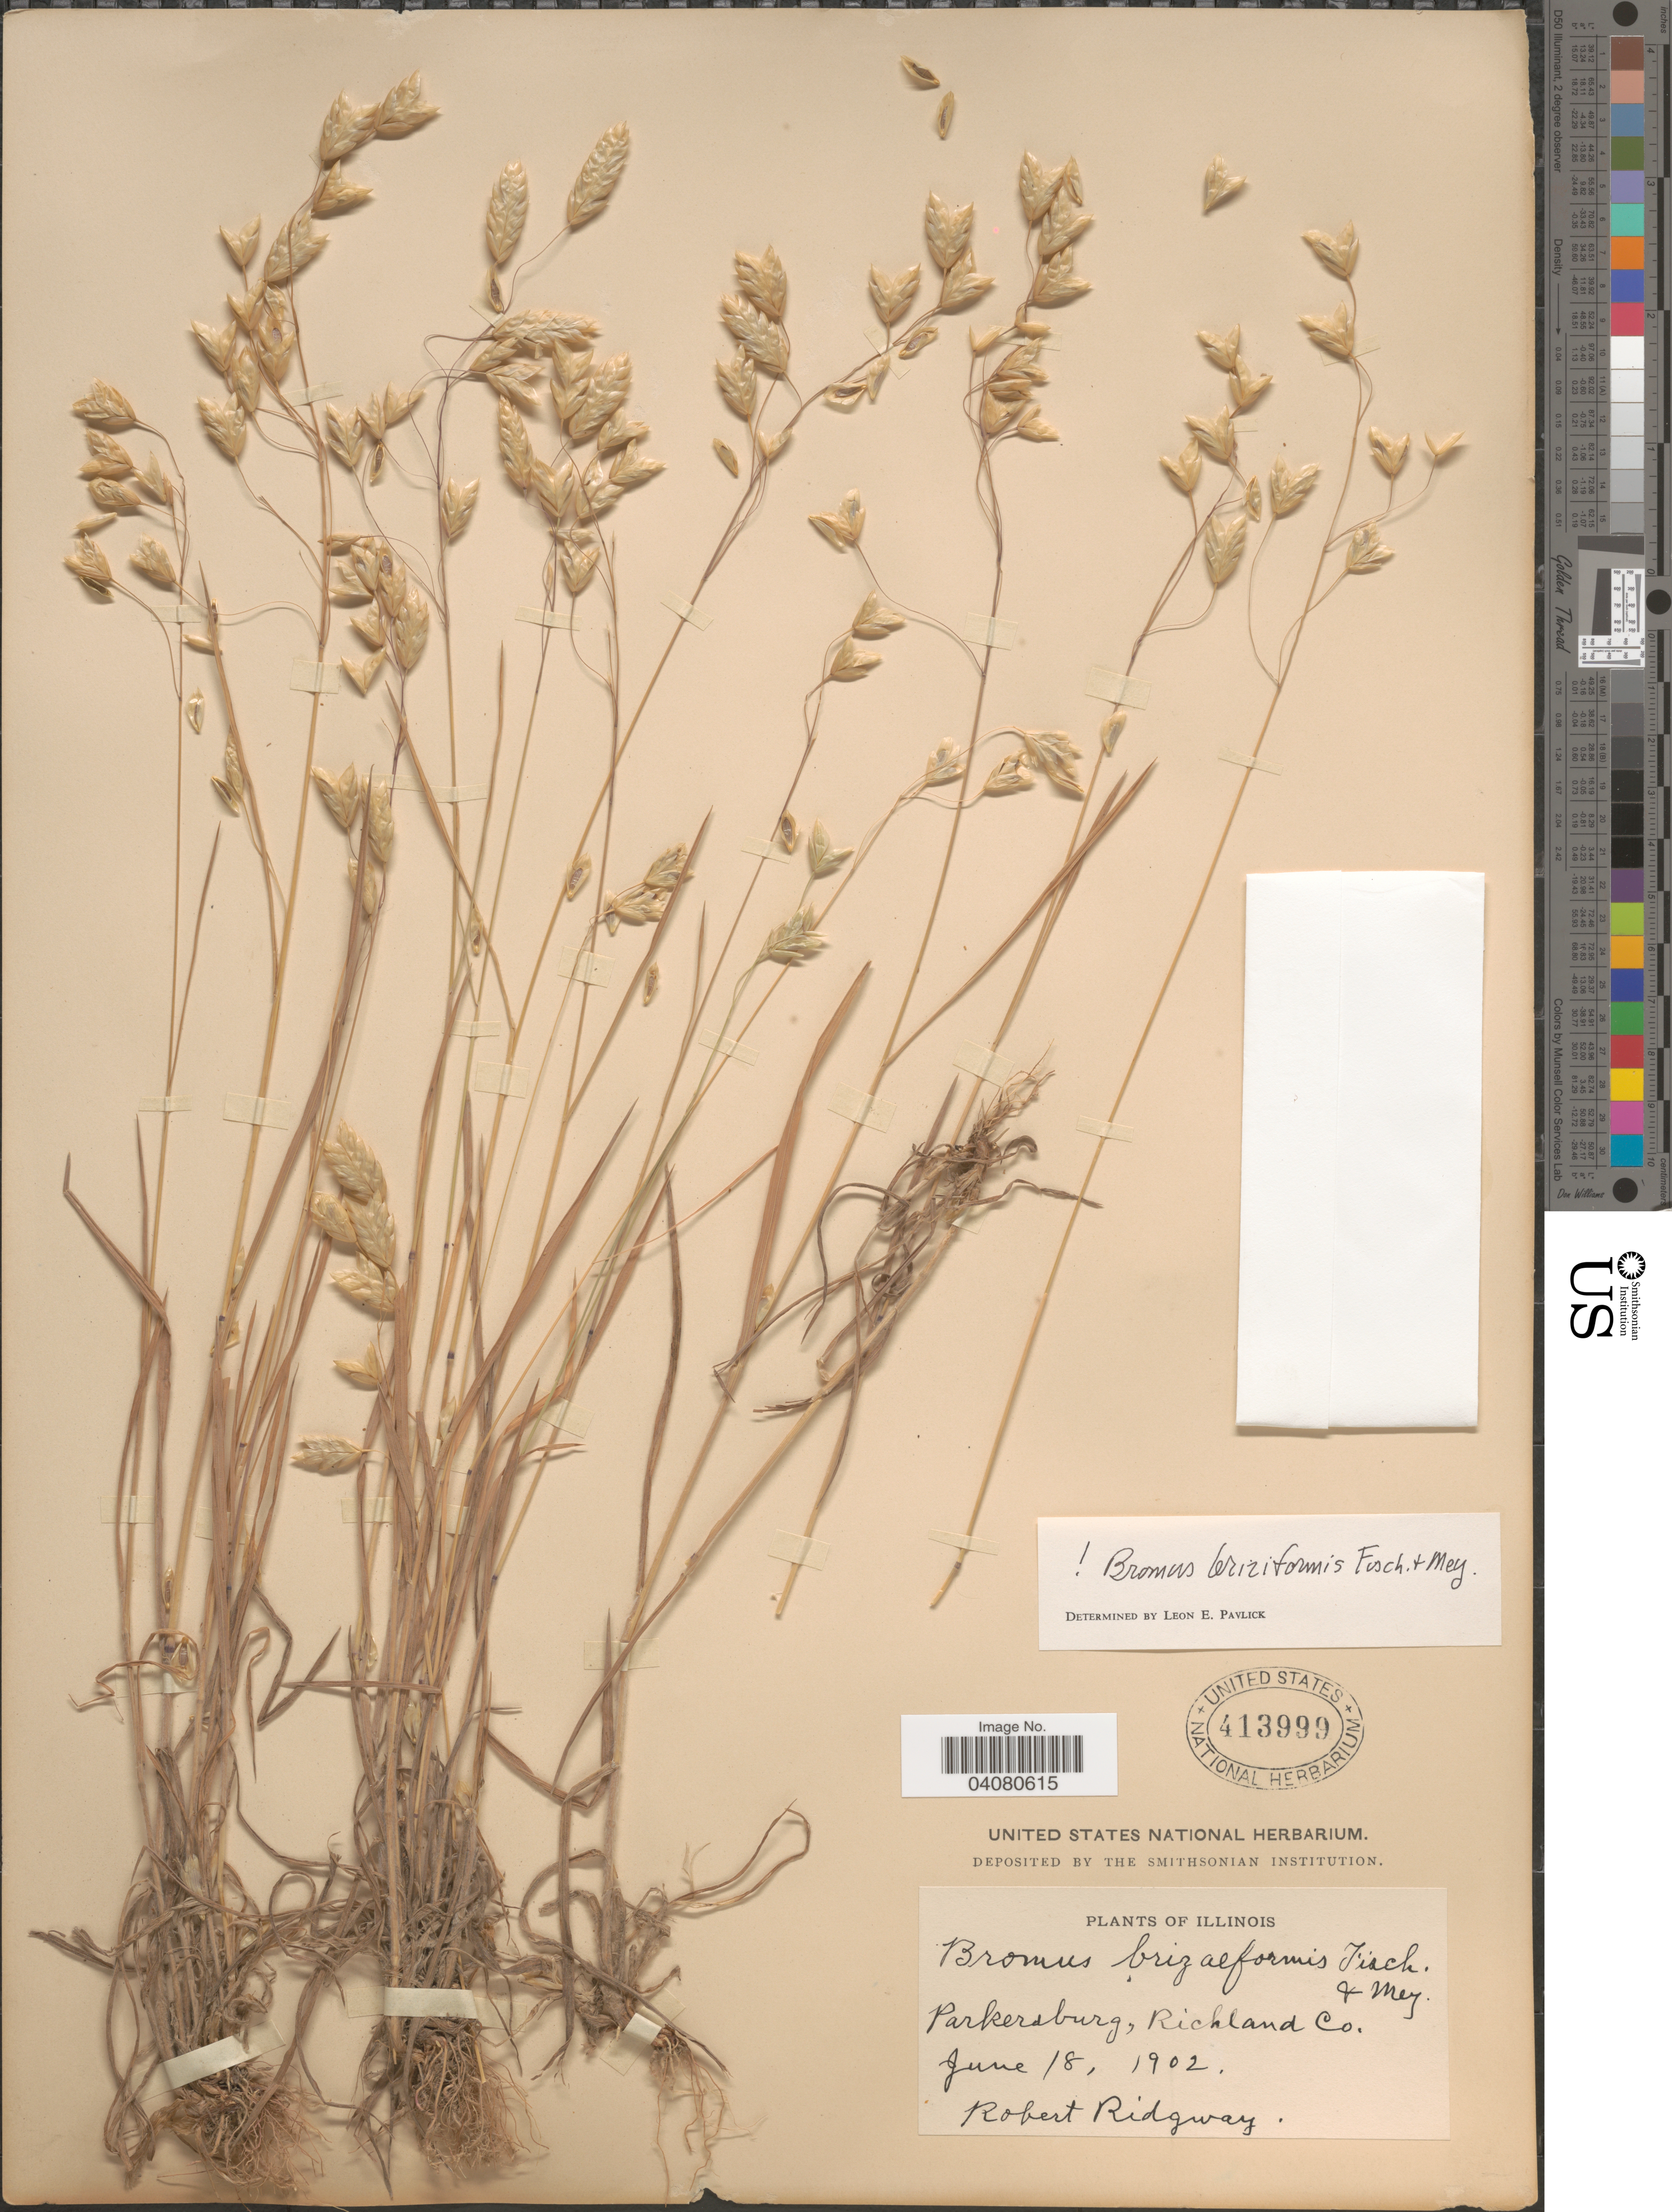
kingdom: Plantae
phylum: Tracheophyta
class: Liliopsida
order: Poales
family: Poaceae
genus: Bromus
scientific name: Bromus briziformis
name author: Fisch. & C.A. Mey.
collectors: R. Ridgway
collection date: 1902-06-18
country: United States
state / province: Illinois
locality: Parkersburg, Richland Co.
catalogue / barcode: US 413999